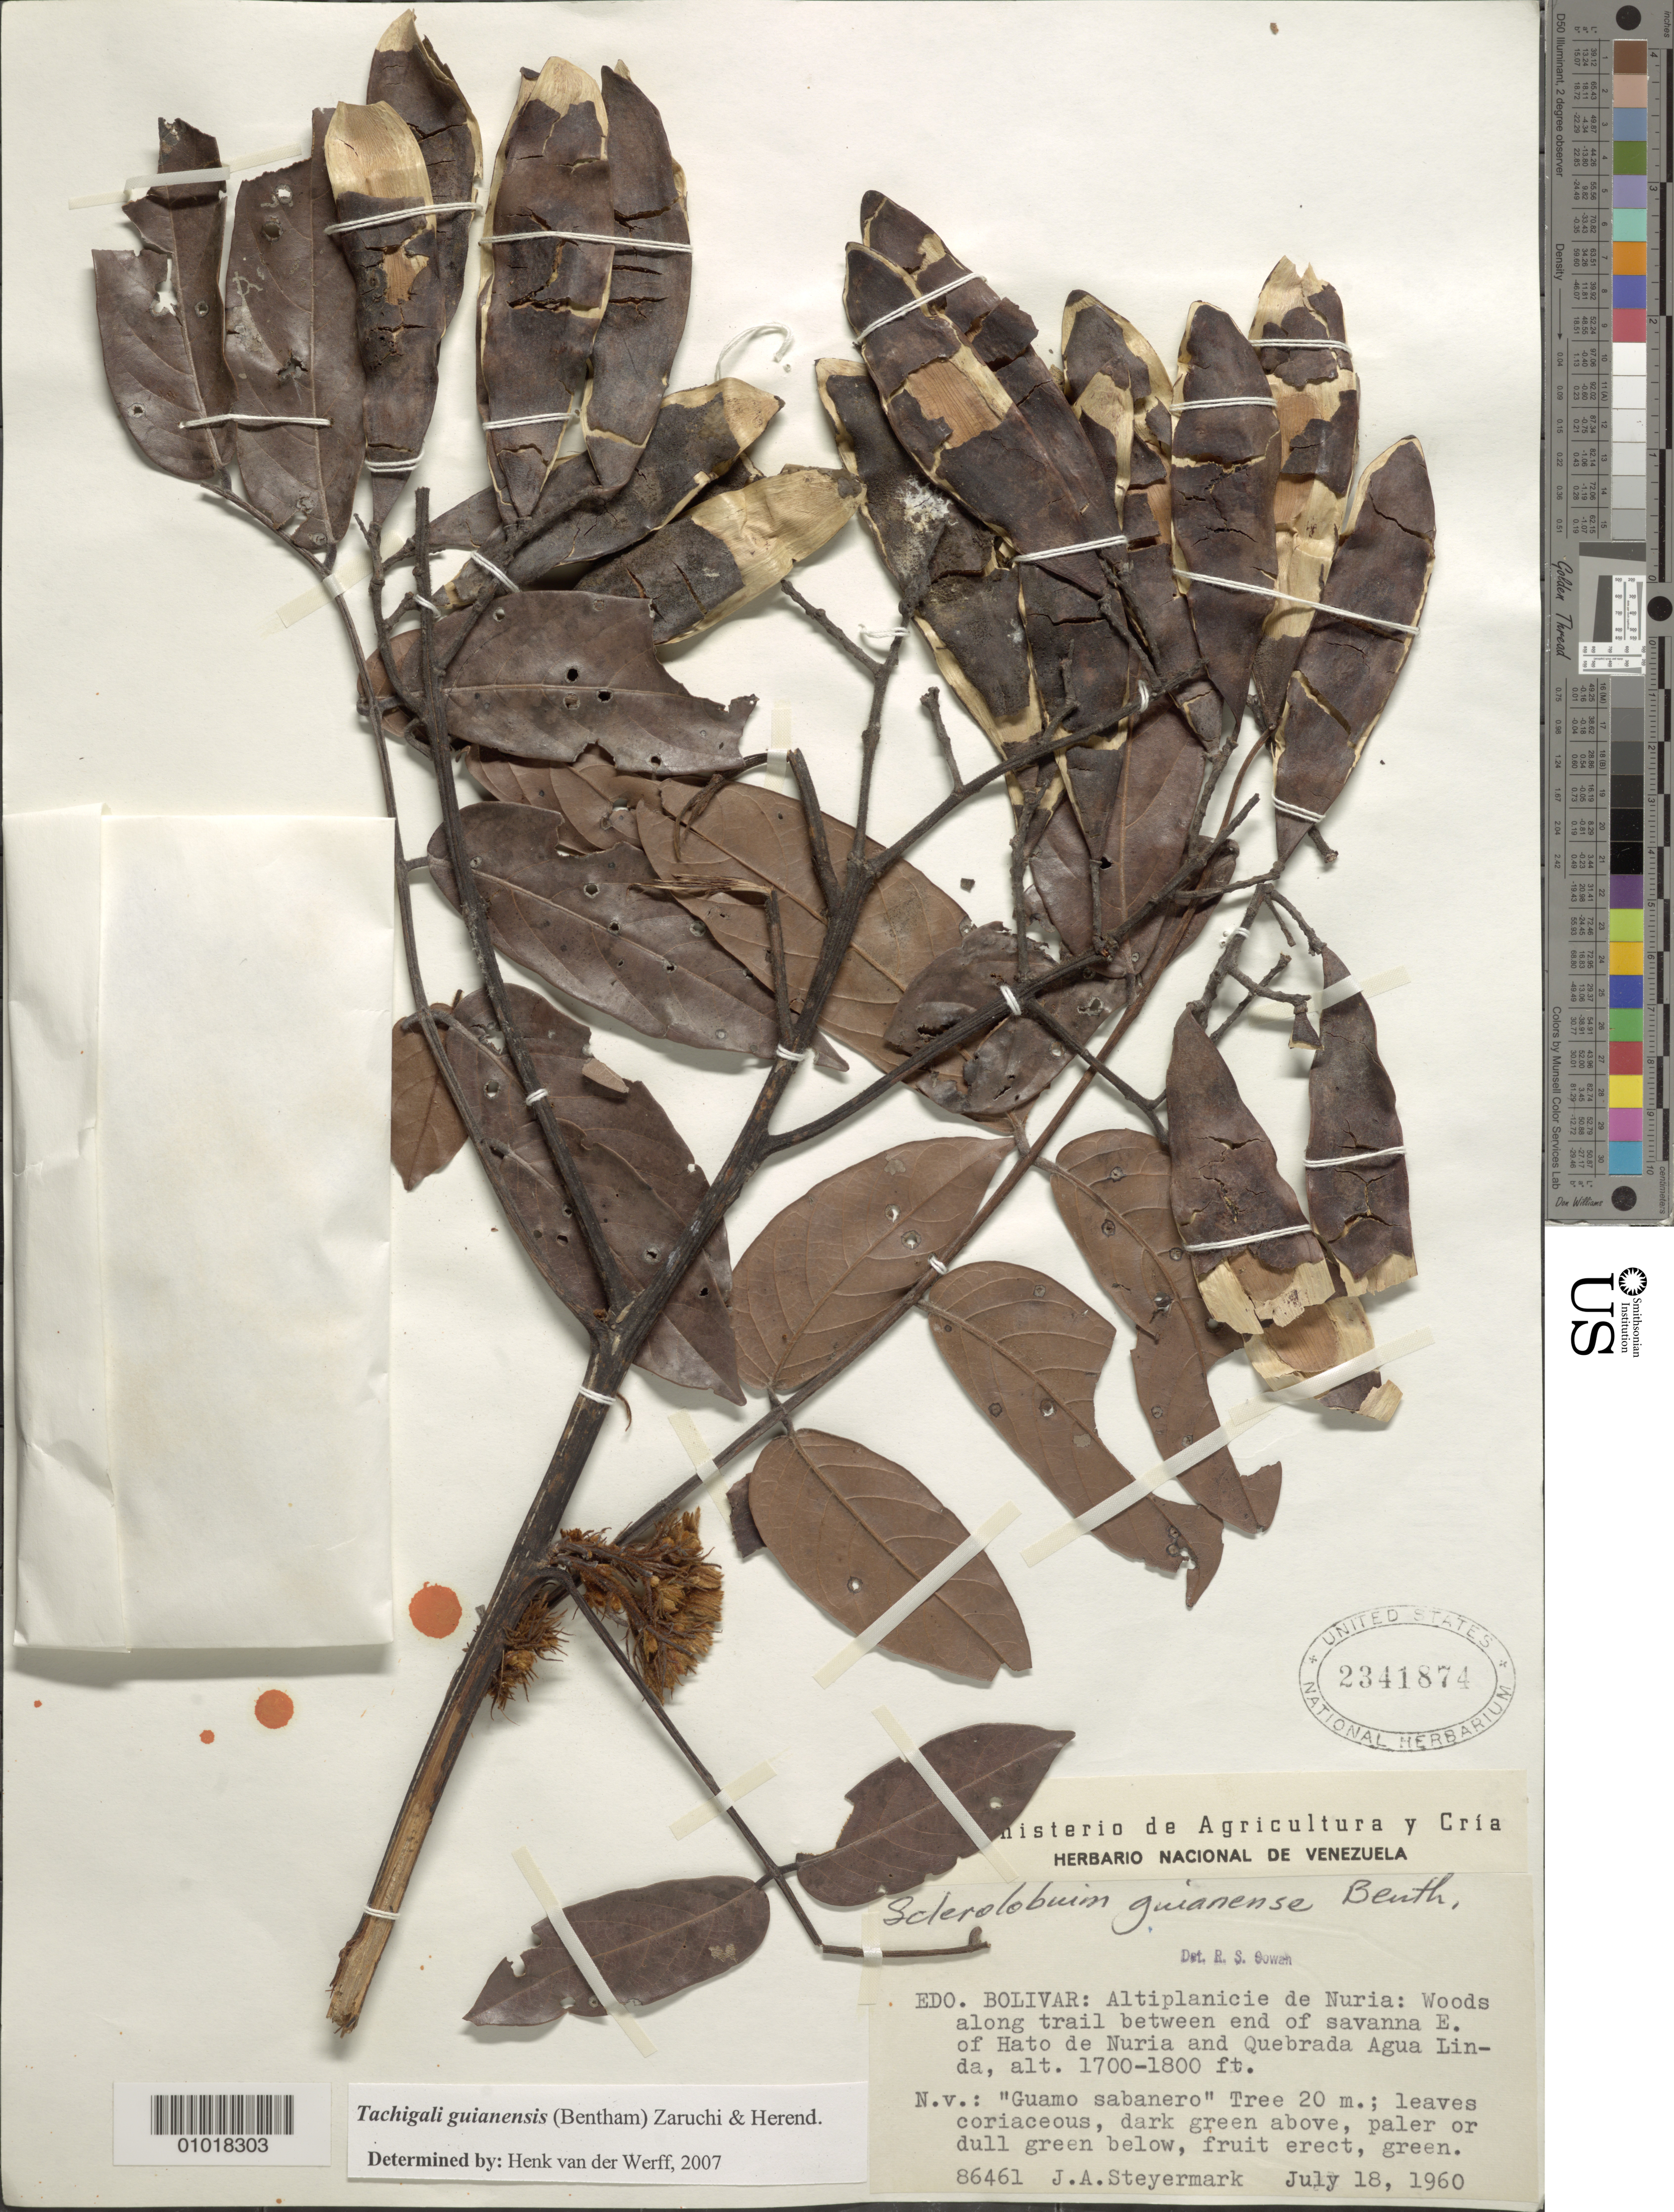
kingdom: Plantae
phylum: Tracheophyta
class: Magnoliopsida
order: Fabales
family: Fabaceae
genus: Tachigali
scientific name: Tachigali guianensis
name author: (Benth.) Zarucchi & Herend.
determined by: van der Werff, H., (MO), Missouri Botanical Garden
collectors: J. Steyermark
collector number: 86461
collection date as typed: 18-Jul-60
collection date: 1960-07-18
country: Venezuela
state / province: Bolívar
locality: Altiplanicie de Nuria, E of Hato de Nuria and quebrada Agua Linda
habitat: Woods along trail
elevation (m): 518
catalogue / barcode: US 2341874